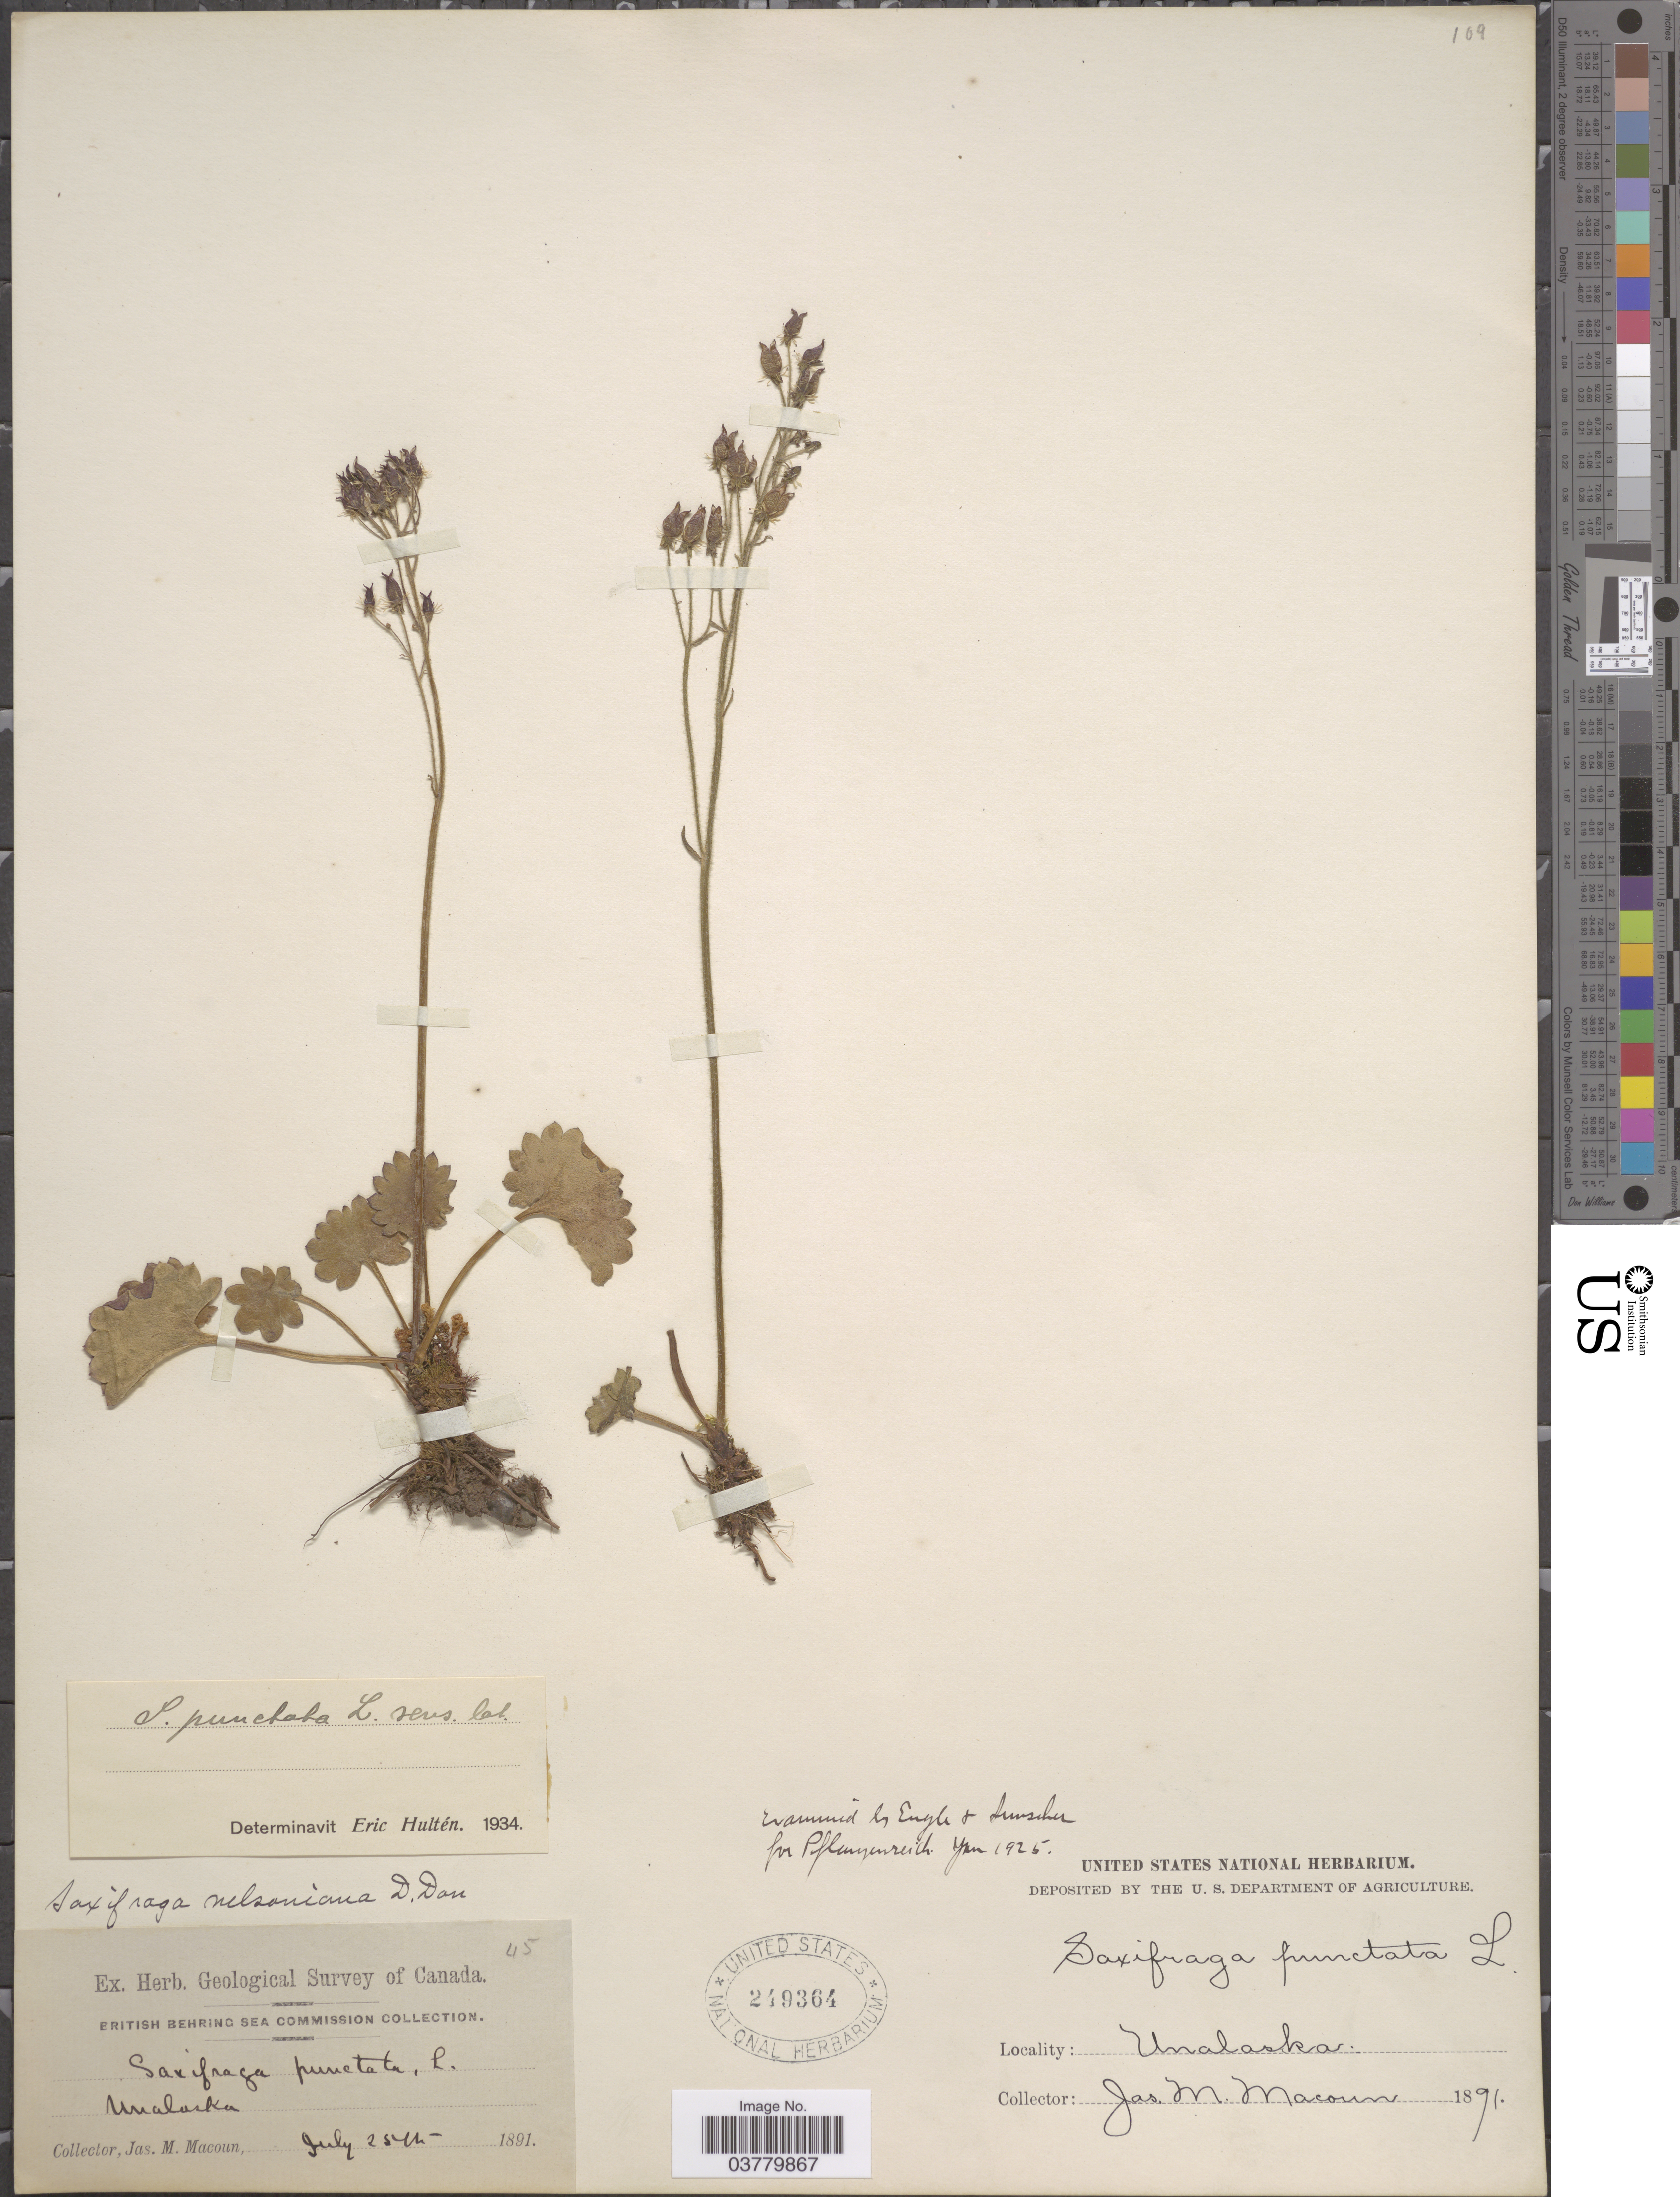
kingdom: Plantae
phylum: Tracheophyta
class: Magnoliopsida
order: Saxifragales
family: Saxifragaceae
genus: Micranthes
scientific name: Micranthes nelsoniana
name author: (D. Don) Small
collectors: J. M. Macoun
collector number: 45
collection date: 1891-07-25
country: United States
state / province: Alaska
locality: Unalaska.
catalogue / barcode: US 249364